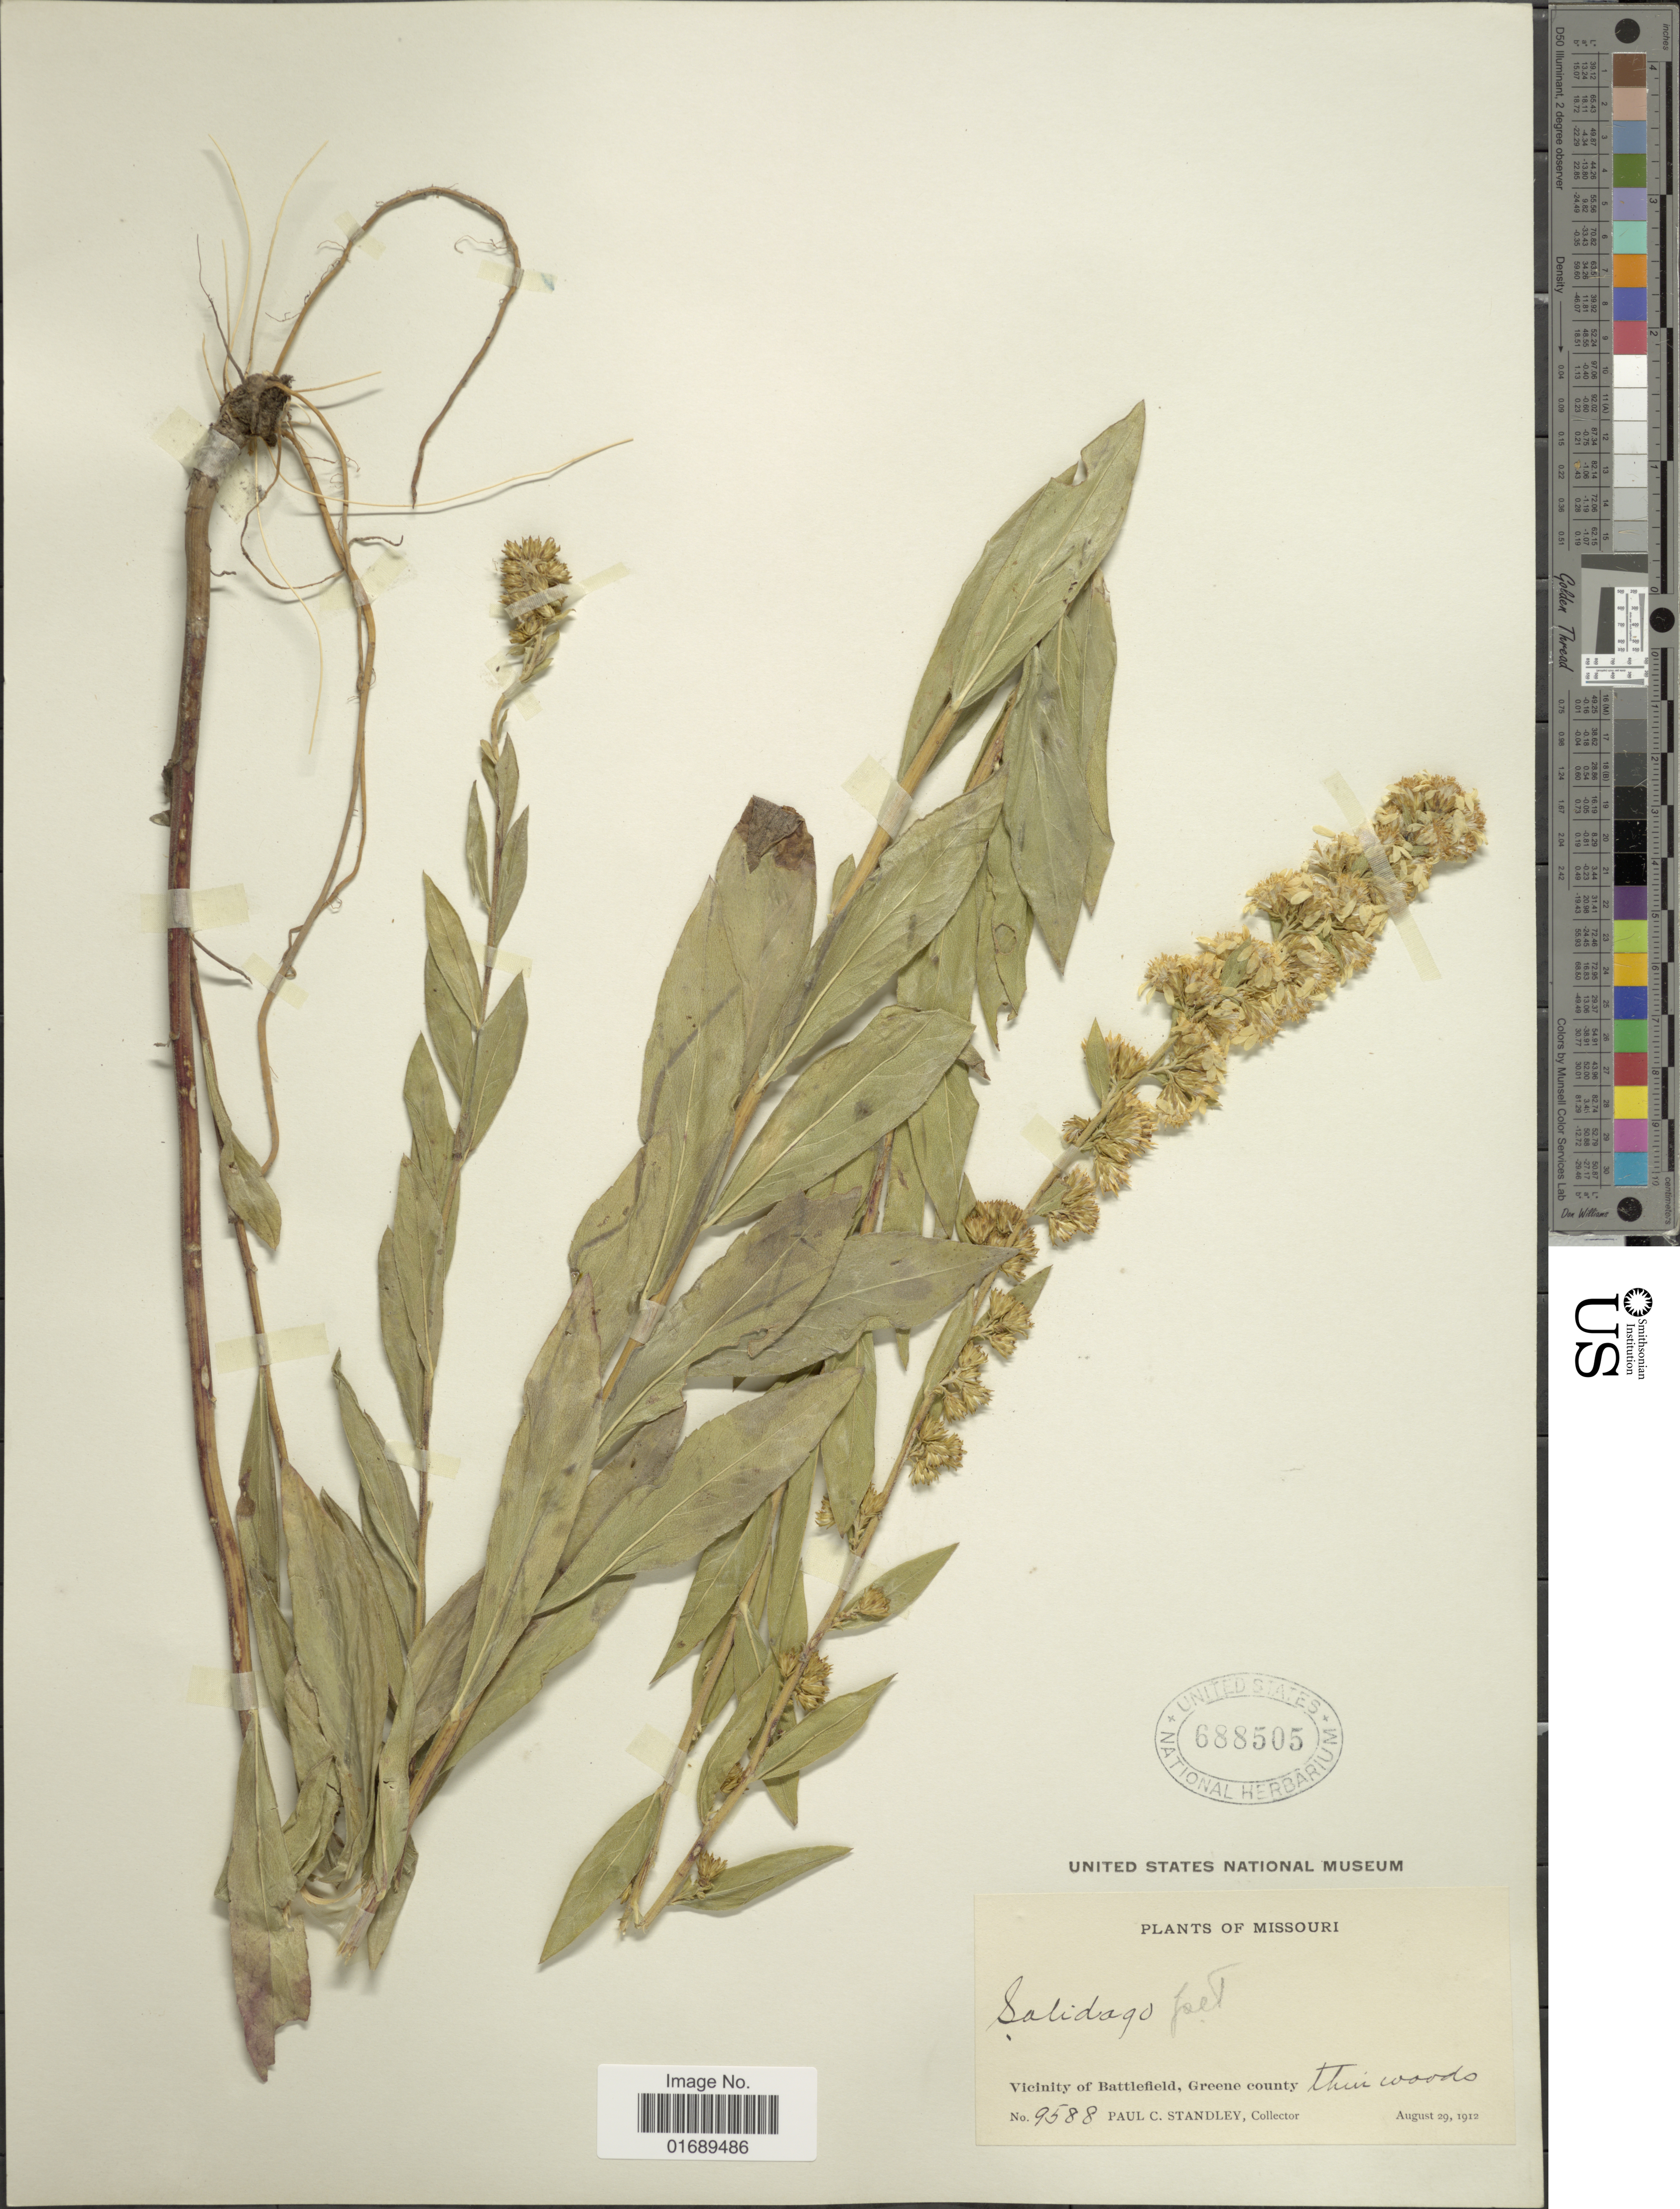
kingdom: Plantae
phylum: Tracheophyta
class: Magnoliopsida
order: Asterales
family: Asteraceae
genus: Solidago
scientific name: Solidago petiolaris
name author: Aiton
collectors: P. C. Standley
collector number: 9588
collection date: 1912-08-29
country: United States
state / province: Missouri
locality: Vicinity of Battlefield, Greene county, thin woods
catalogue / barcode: US 688505